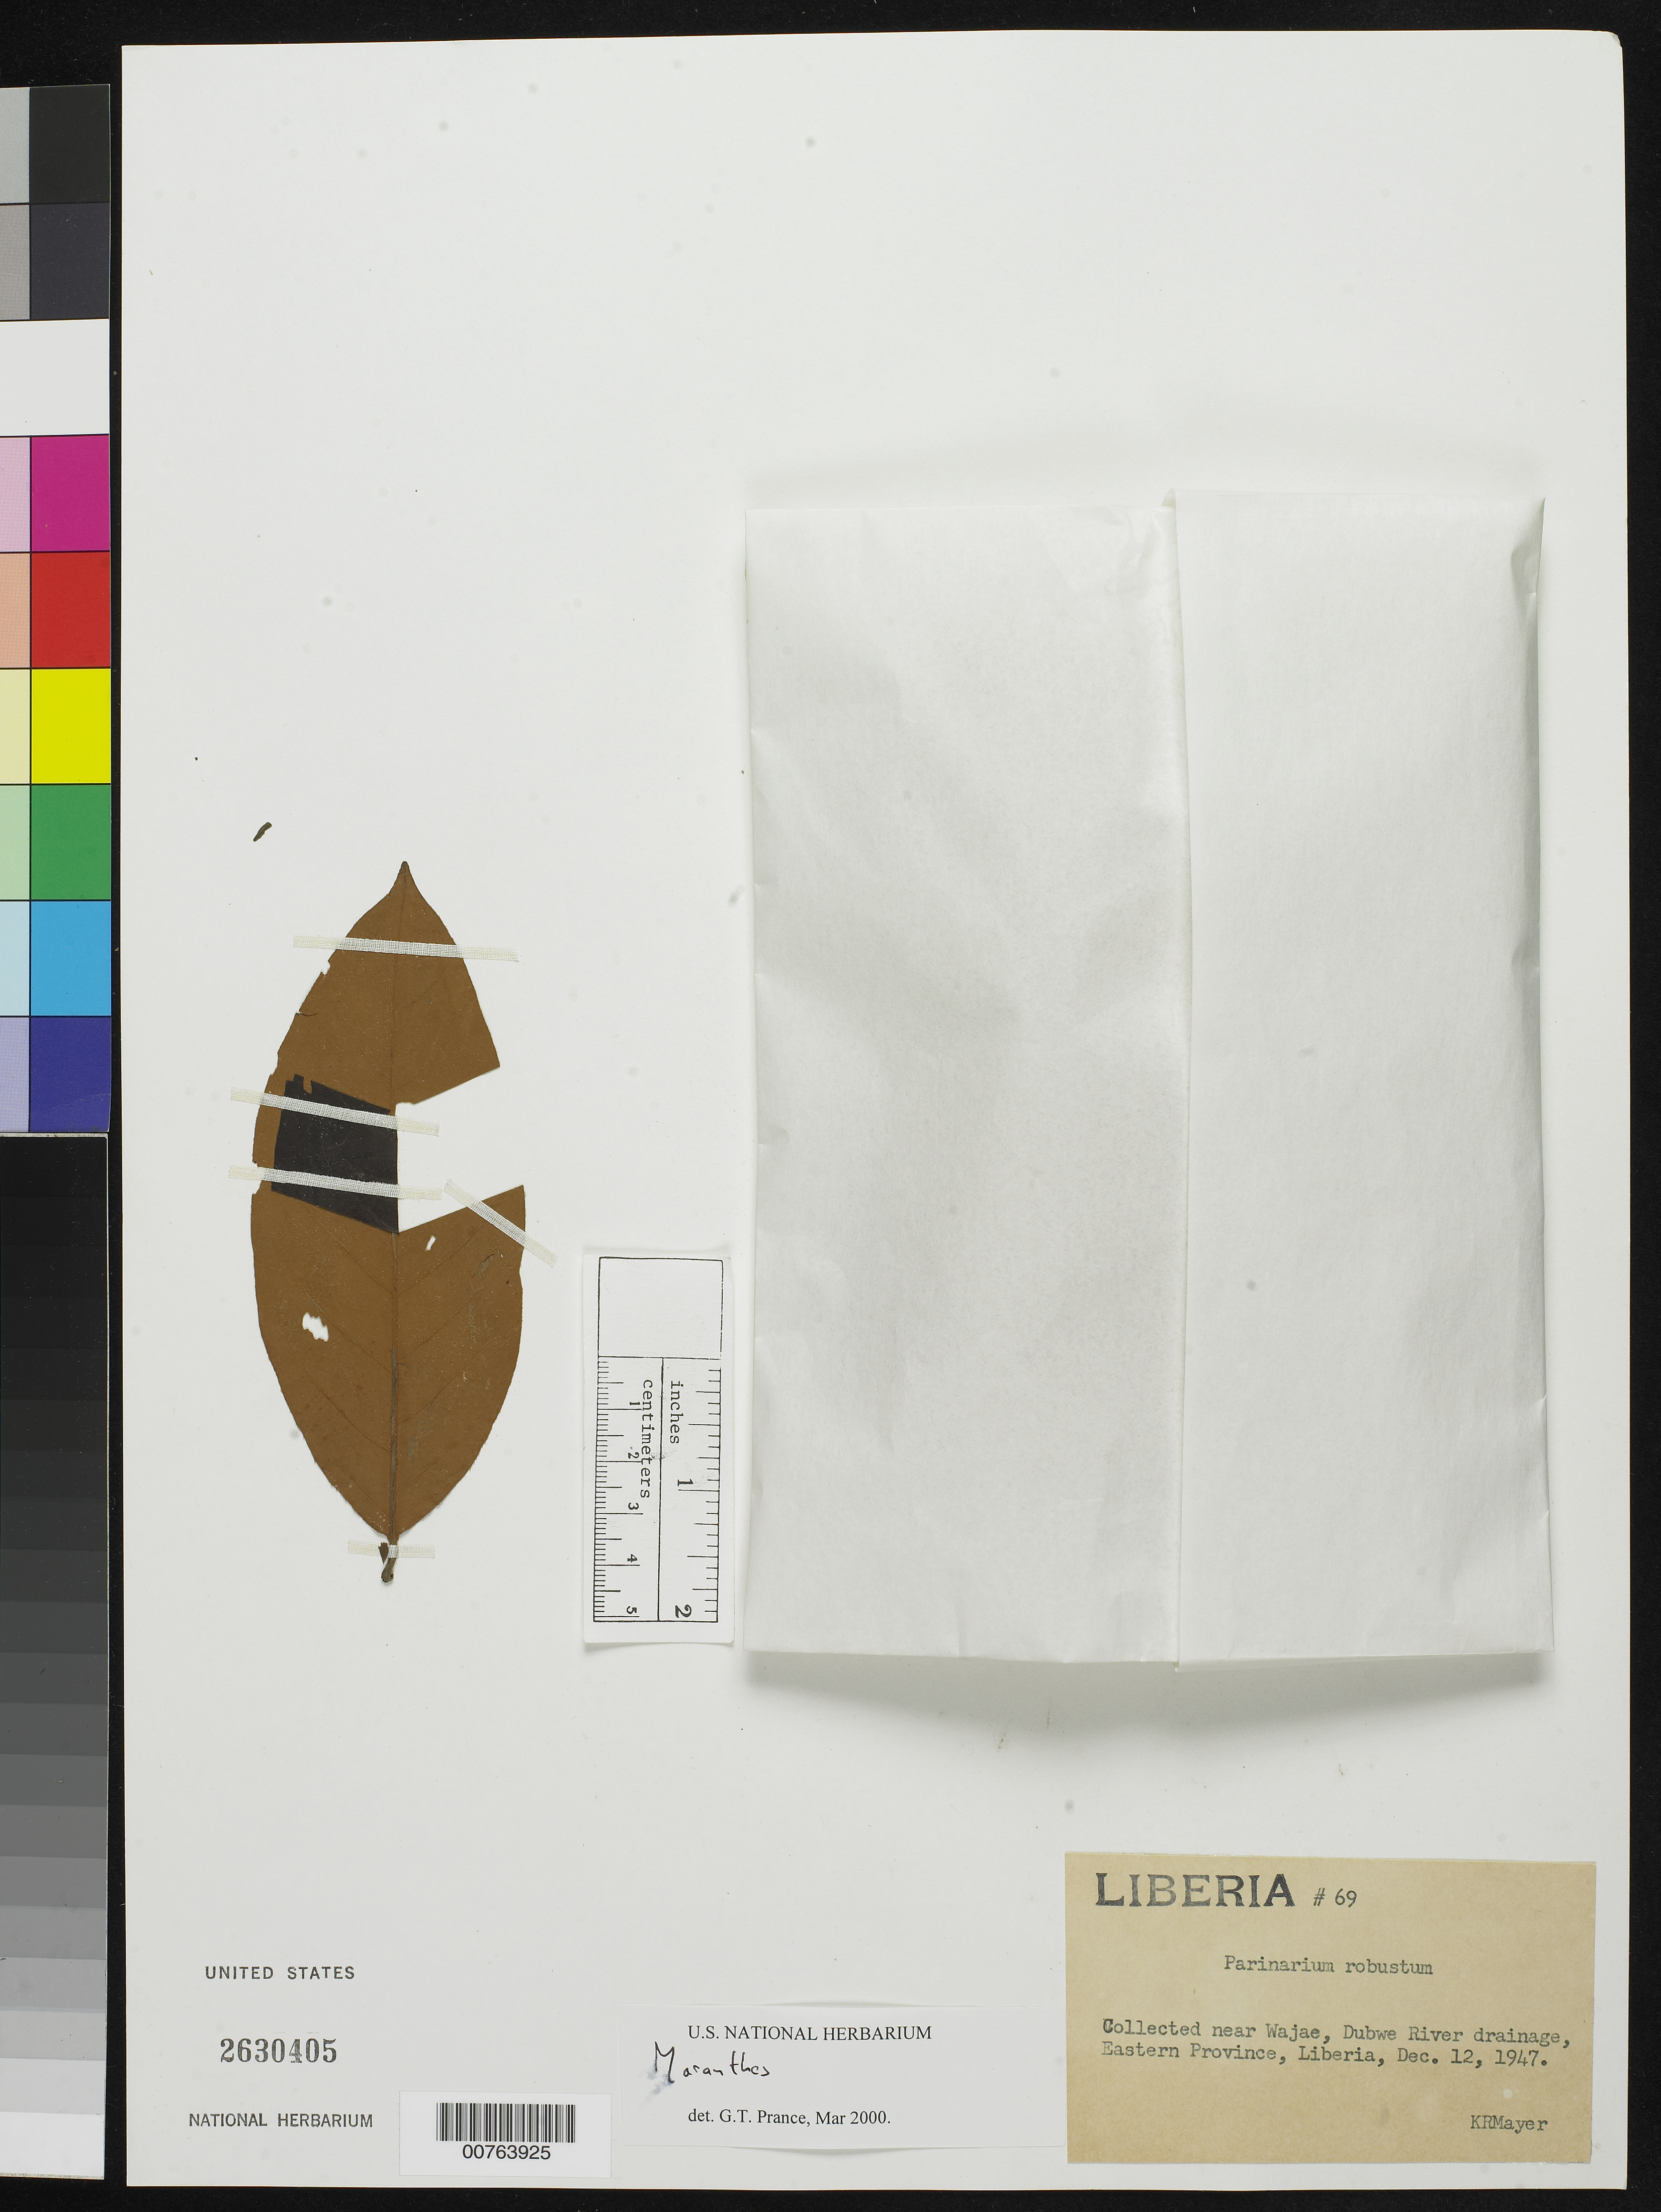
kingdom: Plantae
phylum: Tracheophyta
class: Magnoliopsida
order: Malpighiales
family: Chrysobalanaceae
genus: Maranthes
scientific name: Maranthes sp.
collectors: K. R. Mayer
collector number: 69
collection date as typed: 12 Dec 1947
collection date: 1947-12-12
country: Liberia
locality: Eastern Province: Dubwe River drainage, near Wajae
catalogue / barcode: US 2630405